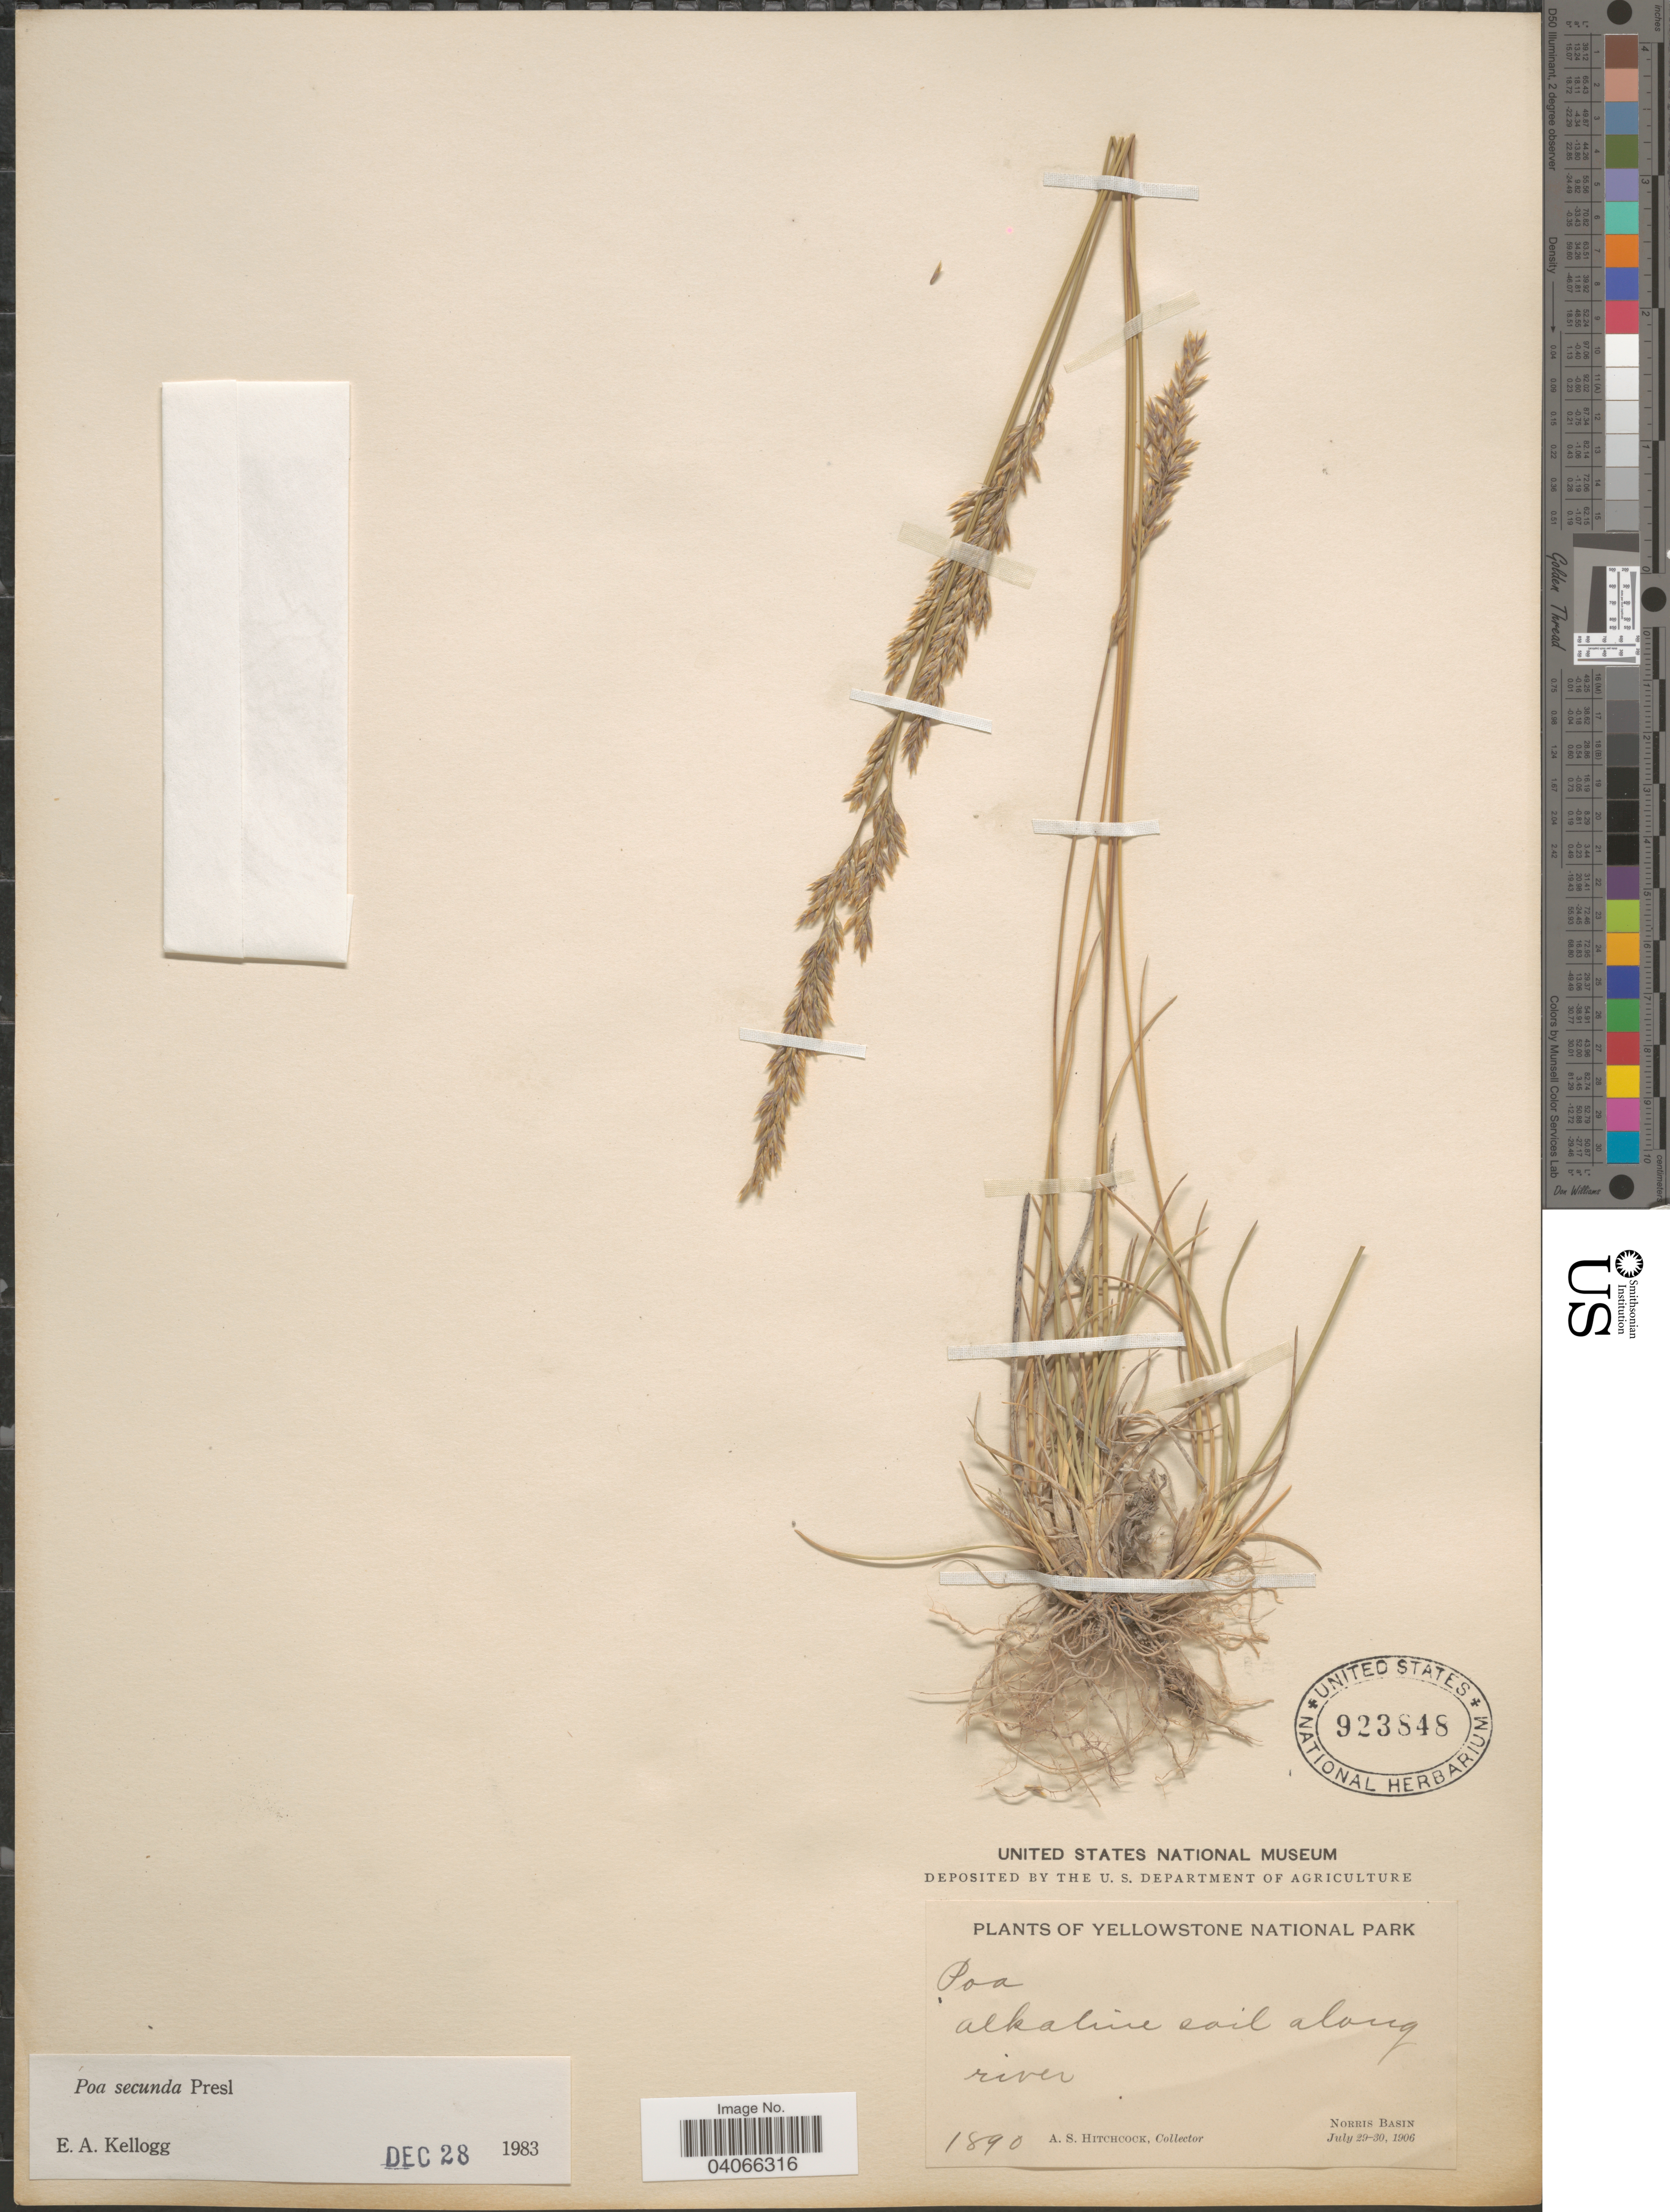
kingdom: Plantae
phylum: Tracheophyta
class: Liliopsida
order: Poales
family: Poaceae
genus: Poa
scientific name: Poa secunda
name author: J. Presl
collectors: A. S. Hitchcock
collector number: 1890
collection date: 1906-07-29/1906-07-30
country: United States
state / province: Wyoming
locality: Yellowstone National Park. Alkaline soil along river. Norris Basin.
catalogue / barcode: US 923848